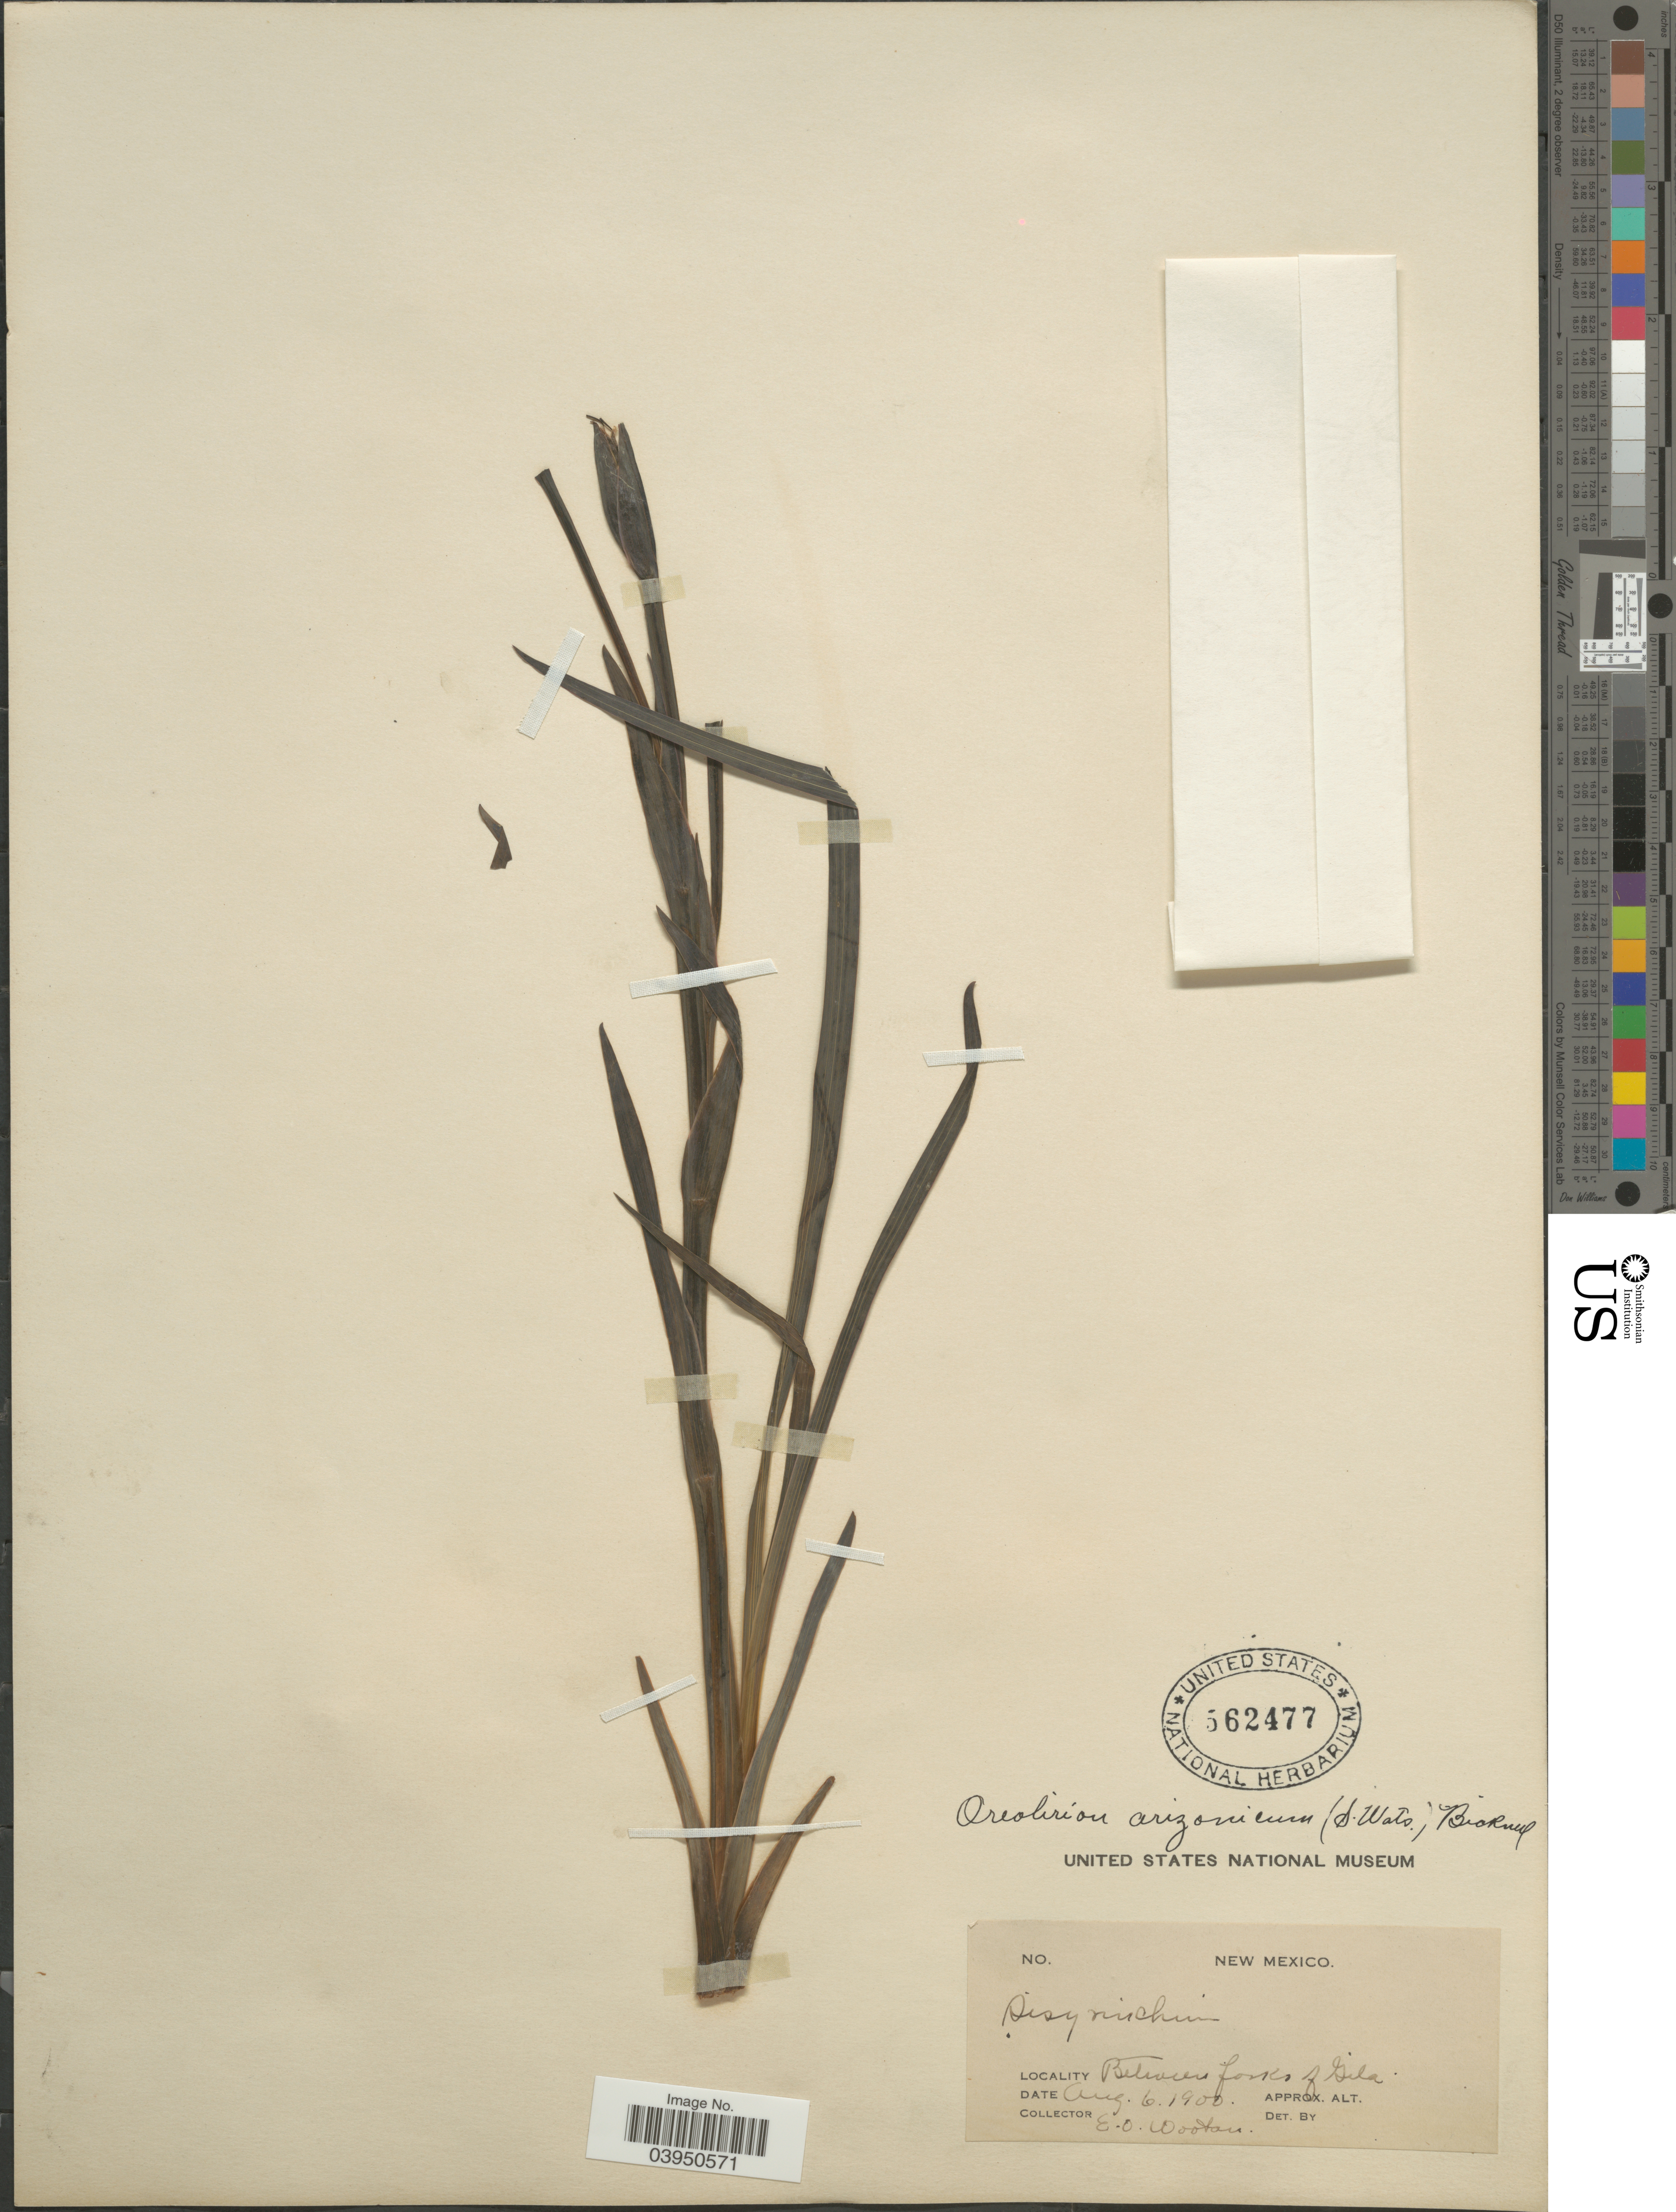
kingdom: Plantae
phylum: Tracheophyta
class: Liliopsida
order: Asparagales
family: Iridaceae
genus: Sisyrinchium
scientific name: Sisyrinchium arizonicum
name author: Rothr.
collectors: E. O. Wooton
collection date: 1900-08-06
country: United States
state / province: New Mexico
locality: Between forks of Gila.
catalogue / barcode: US 562477